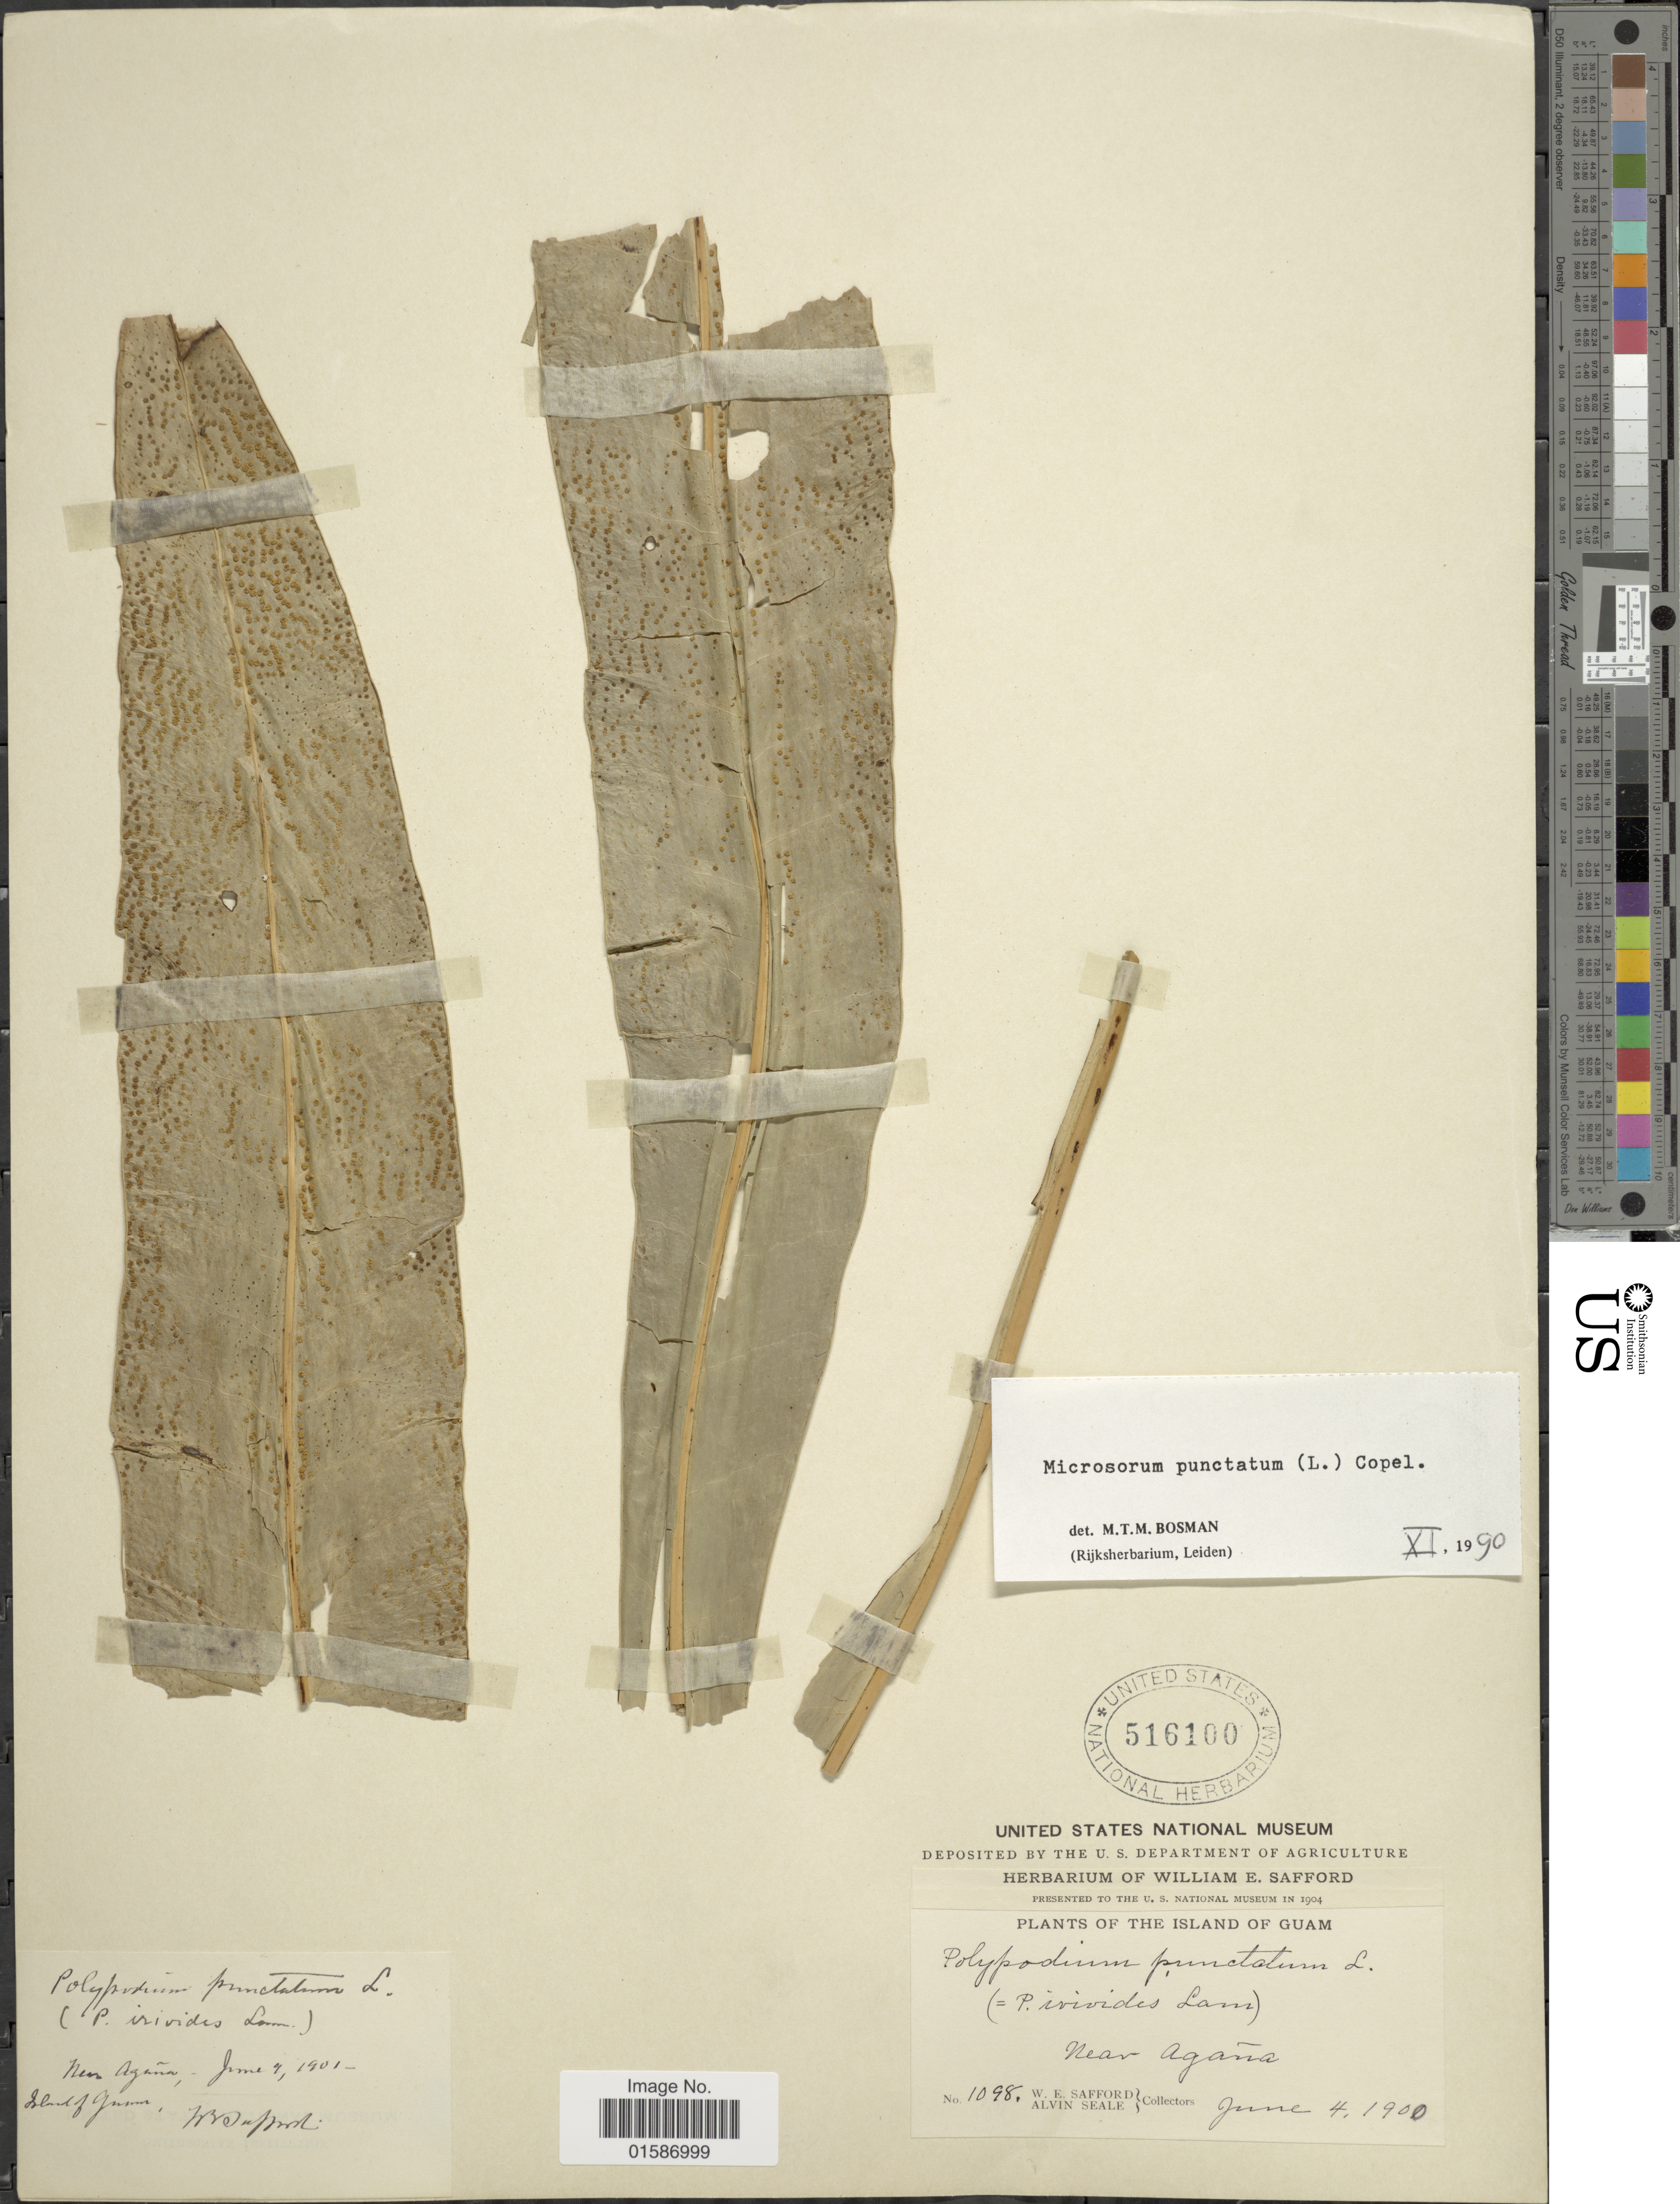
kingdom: Plantae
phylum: Tracheophyta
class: Polypodiopsida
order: Polypodiales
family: Polypodiaceae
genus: Microsorum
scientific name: Microsorum punctatum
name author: (L.) Copel.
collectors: W. E. Safford & A. Seale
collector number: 1098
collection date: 1900-06-04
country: Guam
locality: The Island of Guam, Near Agaña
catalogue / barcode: US 516100